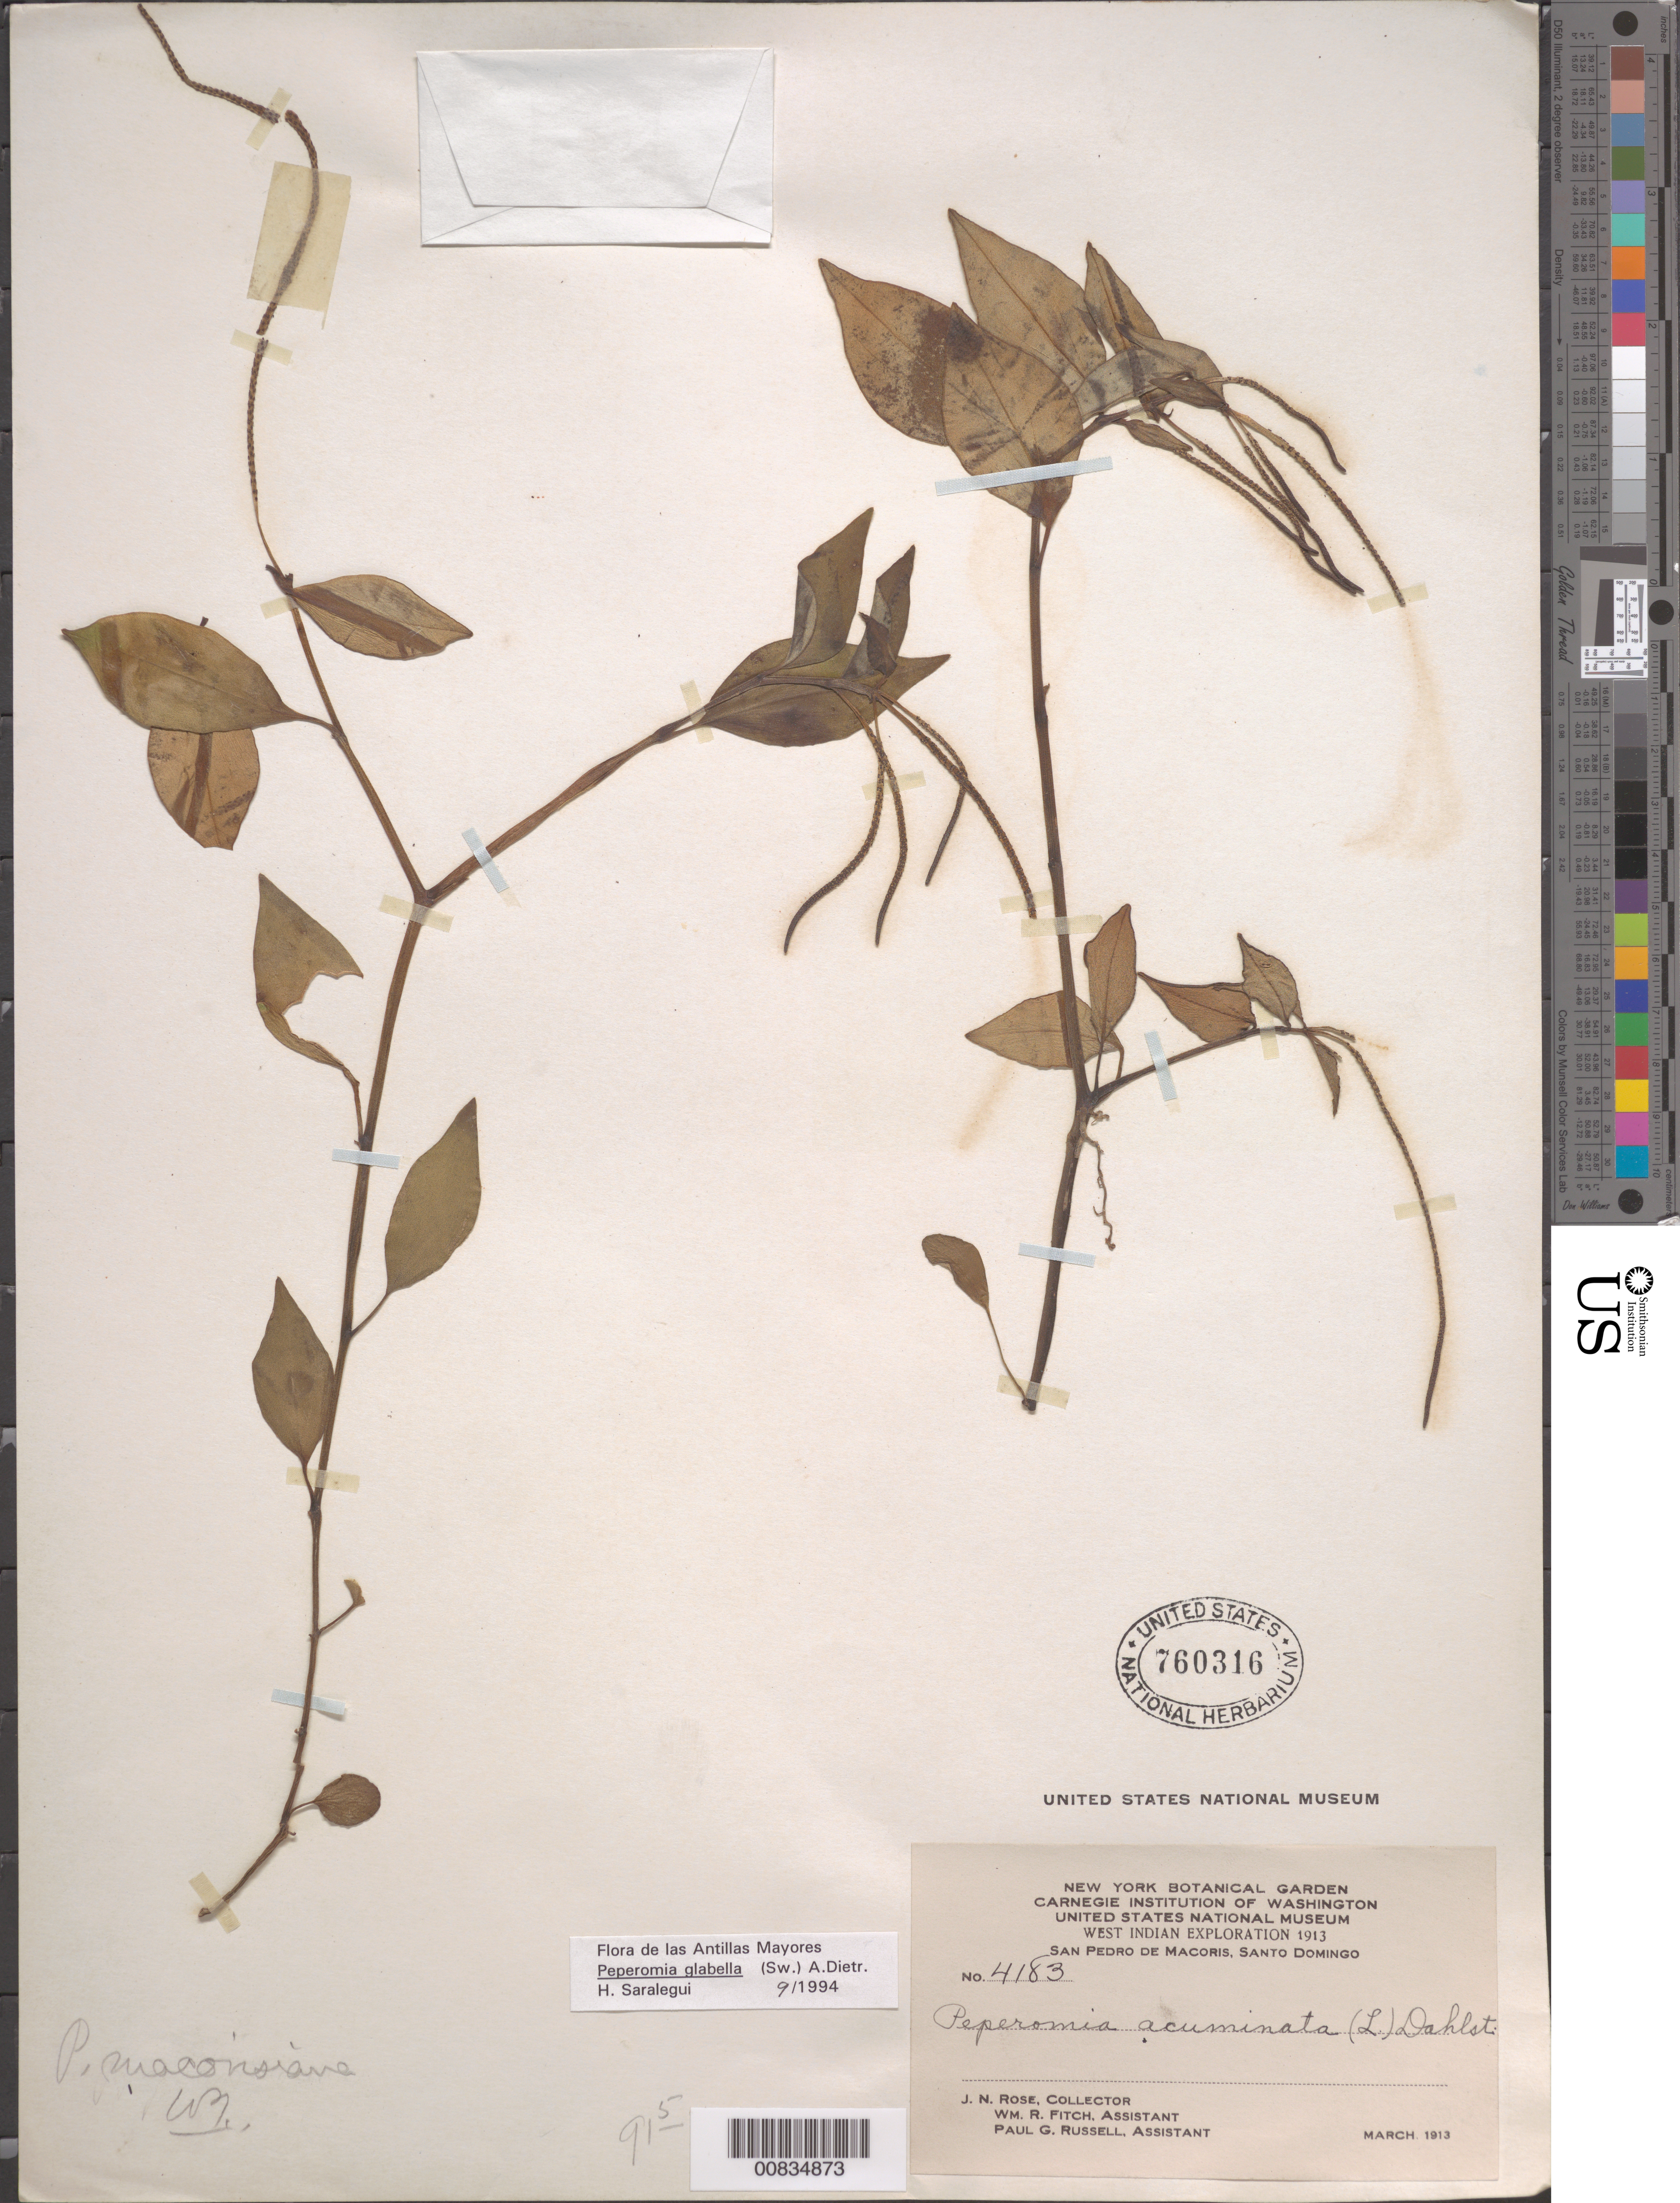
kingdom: Plantae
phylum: Tracheophyta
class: Magnoliopsida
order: Piperales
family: Piperaceae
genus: Peperomia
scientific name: Peperomia glabella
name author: (Sw.) A. Dietr.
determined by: Saralegui Boza, H., (HAJB), Jardin Botanico Nacional (Habana)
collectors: J. N. Rose, W. R. Fitch & P. G. Russell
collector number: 4183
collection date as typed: Mar 1913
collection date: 1913-03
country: Dominican Republic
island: Hispaniola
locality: San Pedro de Macoris, Santo Domingo.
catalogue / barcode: US 760316